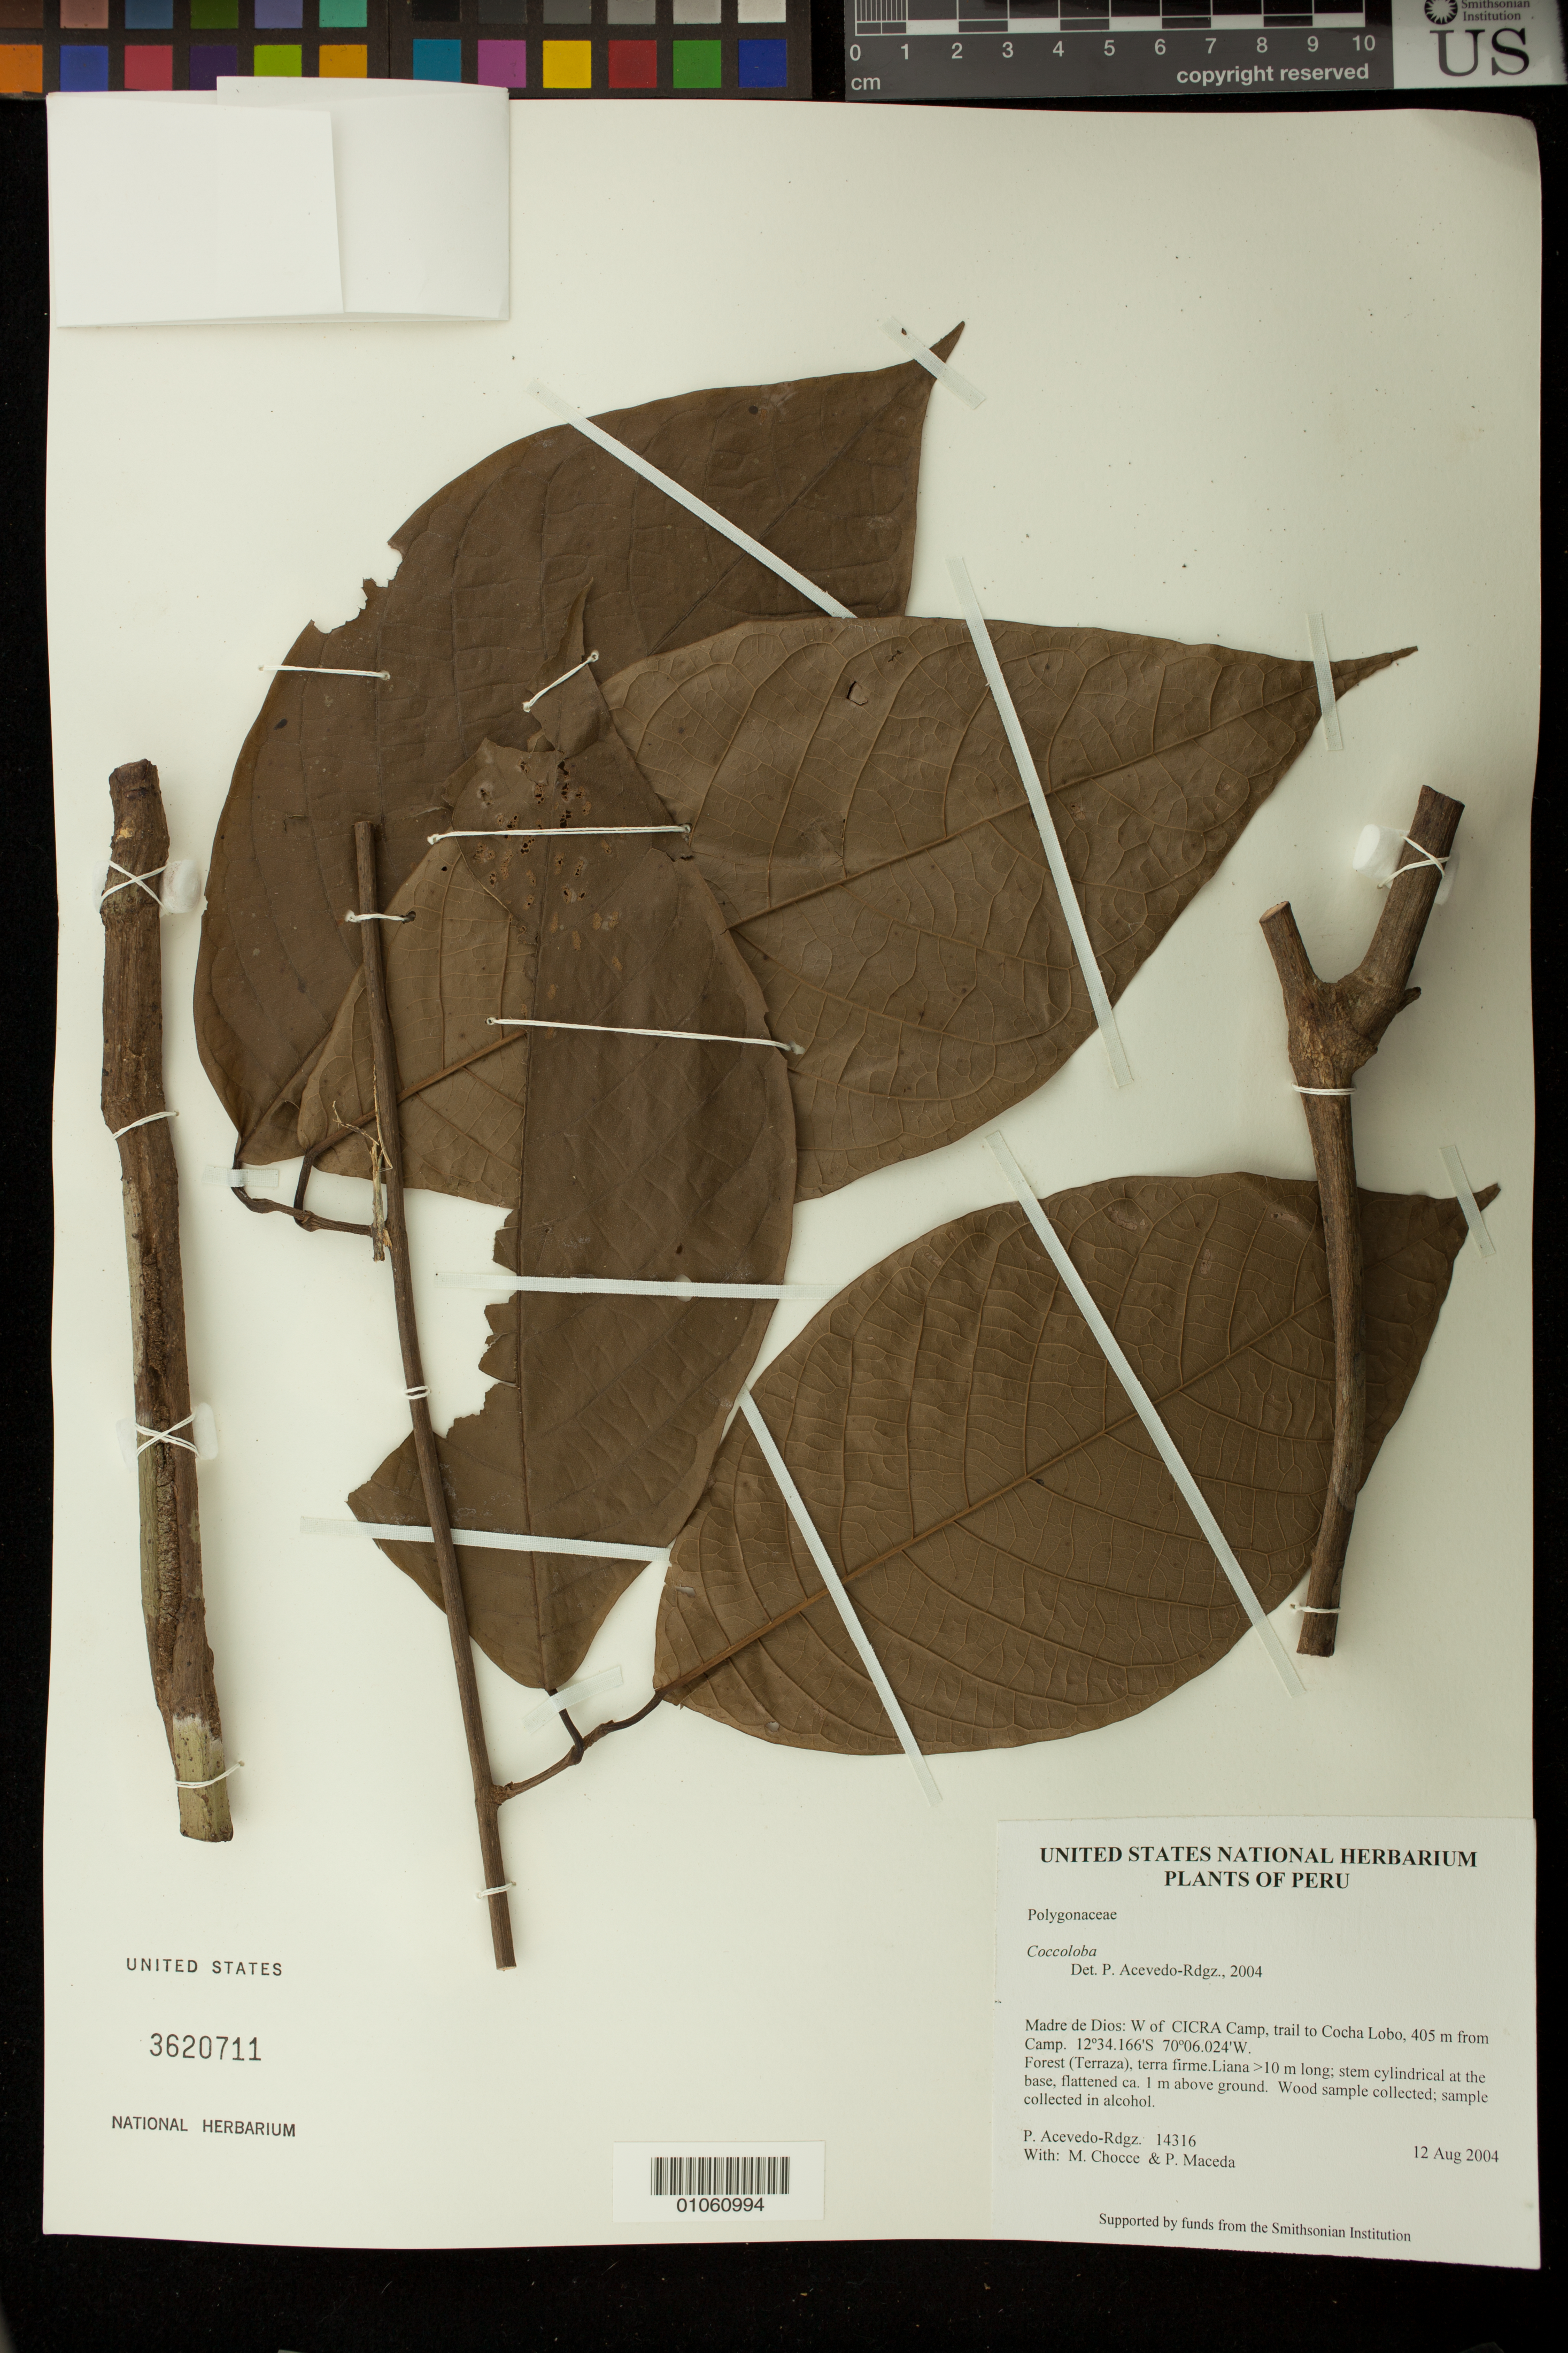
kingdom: Plantae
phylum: Tracheophyta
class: Magnoliopsida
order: Caryophyllales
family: Polygonaceae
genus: Coccoloba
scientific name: Coccoloba sp.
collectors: P. Acevedo-Rodr., M. Chocce & P. Maceda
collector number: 14316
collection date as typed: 12 Aug 2004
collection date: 2004-08-12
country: Peru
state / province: Madre de Dios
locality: Madre de Dios: W of CICRA Camp, trail to Cocha Lobo, 405 m from Camp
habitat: Forest (Terraza), terra firme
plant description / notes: MO, US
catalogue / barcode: US 3620711